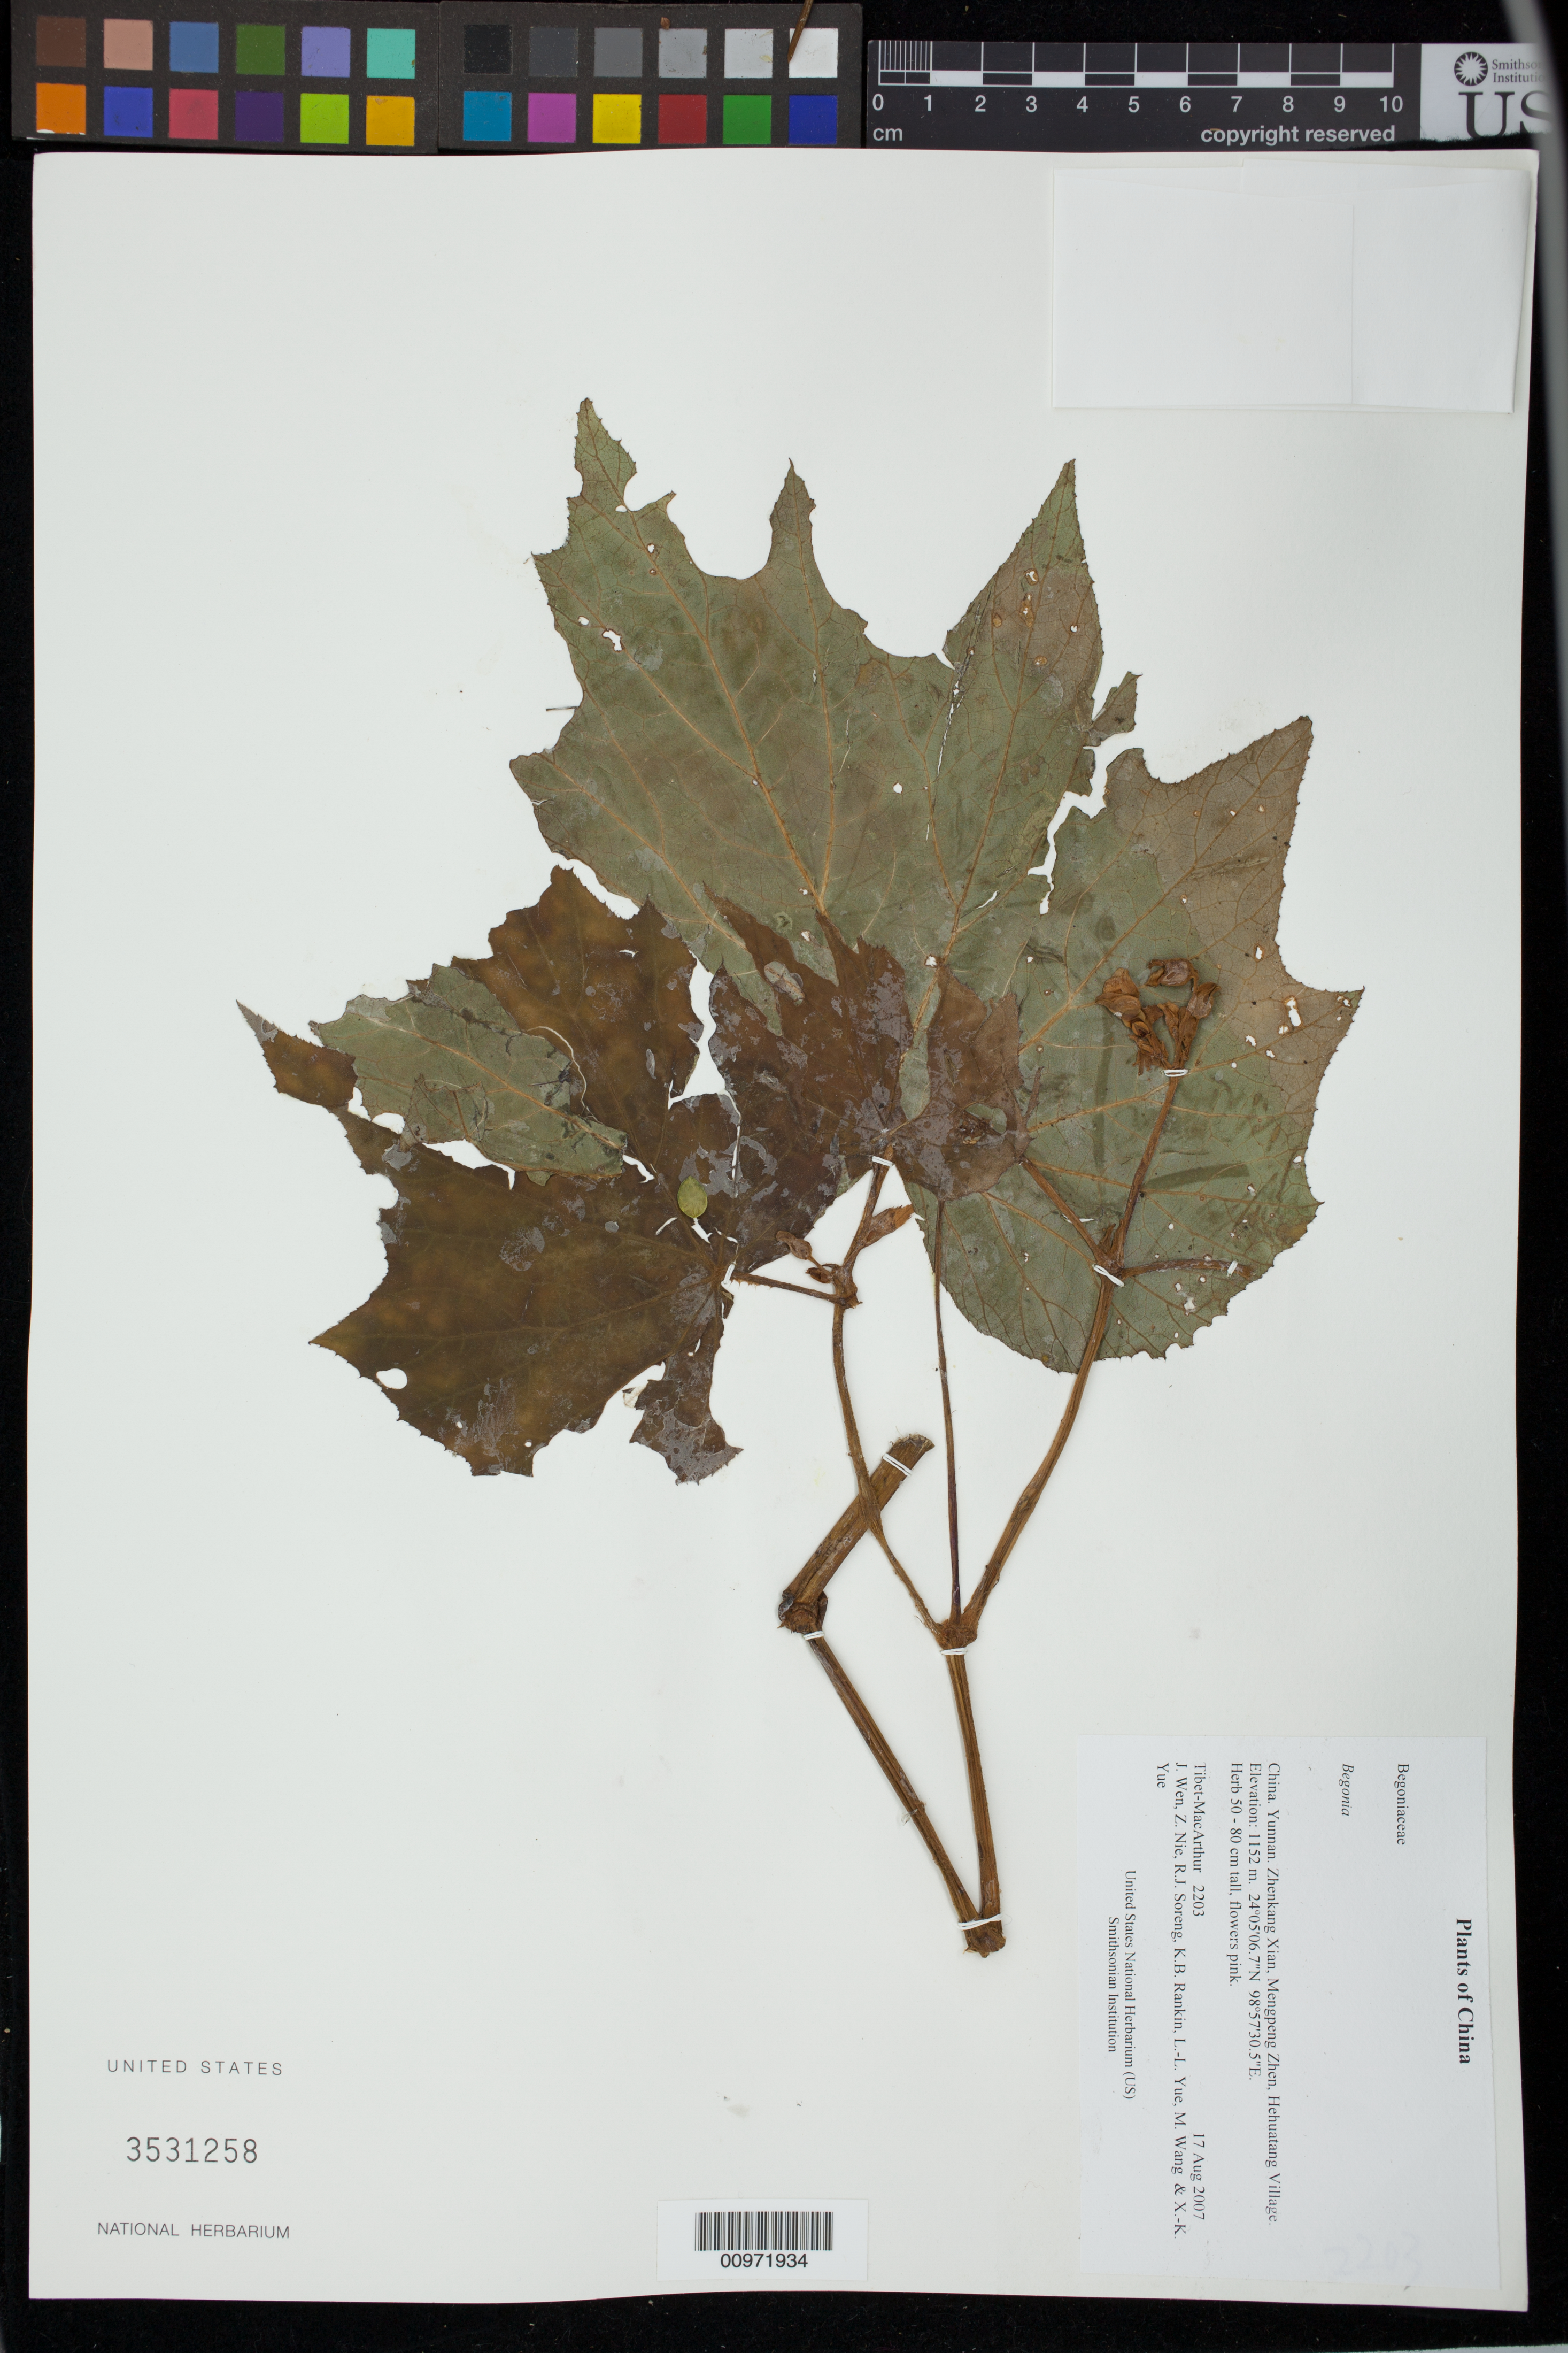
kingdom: Plantae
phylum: Tracheophyta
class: Magnoliopsida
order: Cucurbitales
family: Begoniaceae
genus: Begonia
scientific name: Begonia palmata var. bowringiana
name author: (Champ. ex Benth.) Gloging & C. Kang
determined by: Tian, Daike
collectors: Tibet-MacArthur, J. Wen, Z. Nie, R. J. Soreng, K. Rankin, L. Yue, M. Wang & X. Yue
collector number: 2203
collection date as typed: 17 Aug 2007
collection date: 2007-08-17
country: China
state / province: Yunnan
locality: Zhenkang Xian, Mengpeng Zhen, Hehuatang Village.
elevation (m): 1152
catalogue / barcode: US 3531258